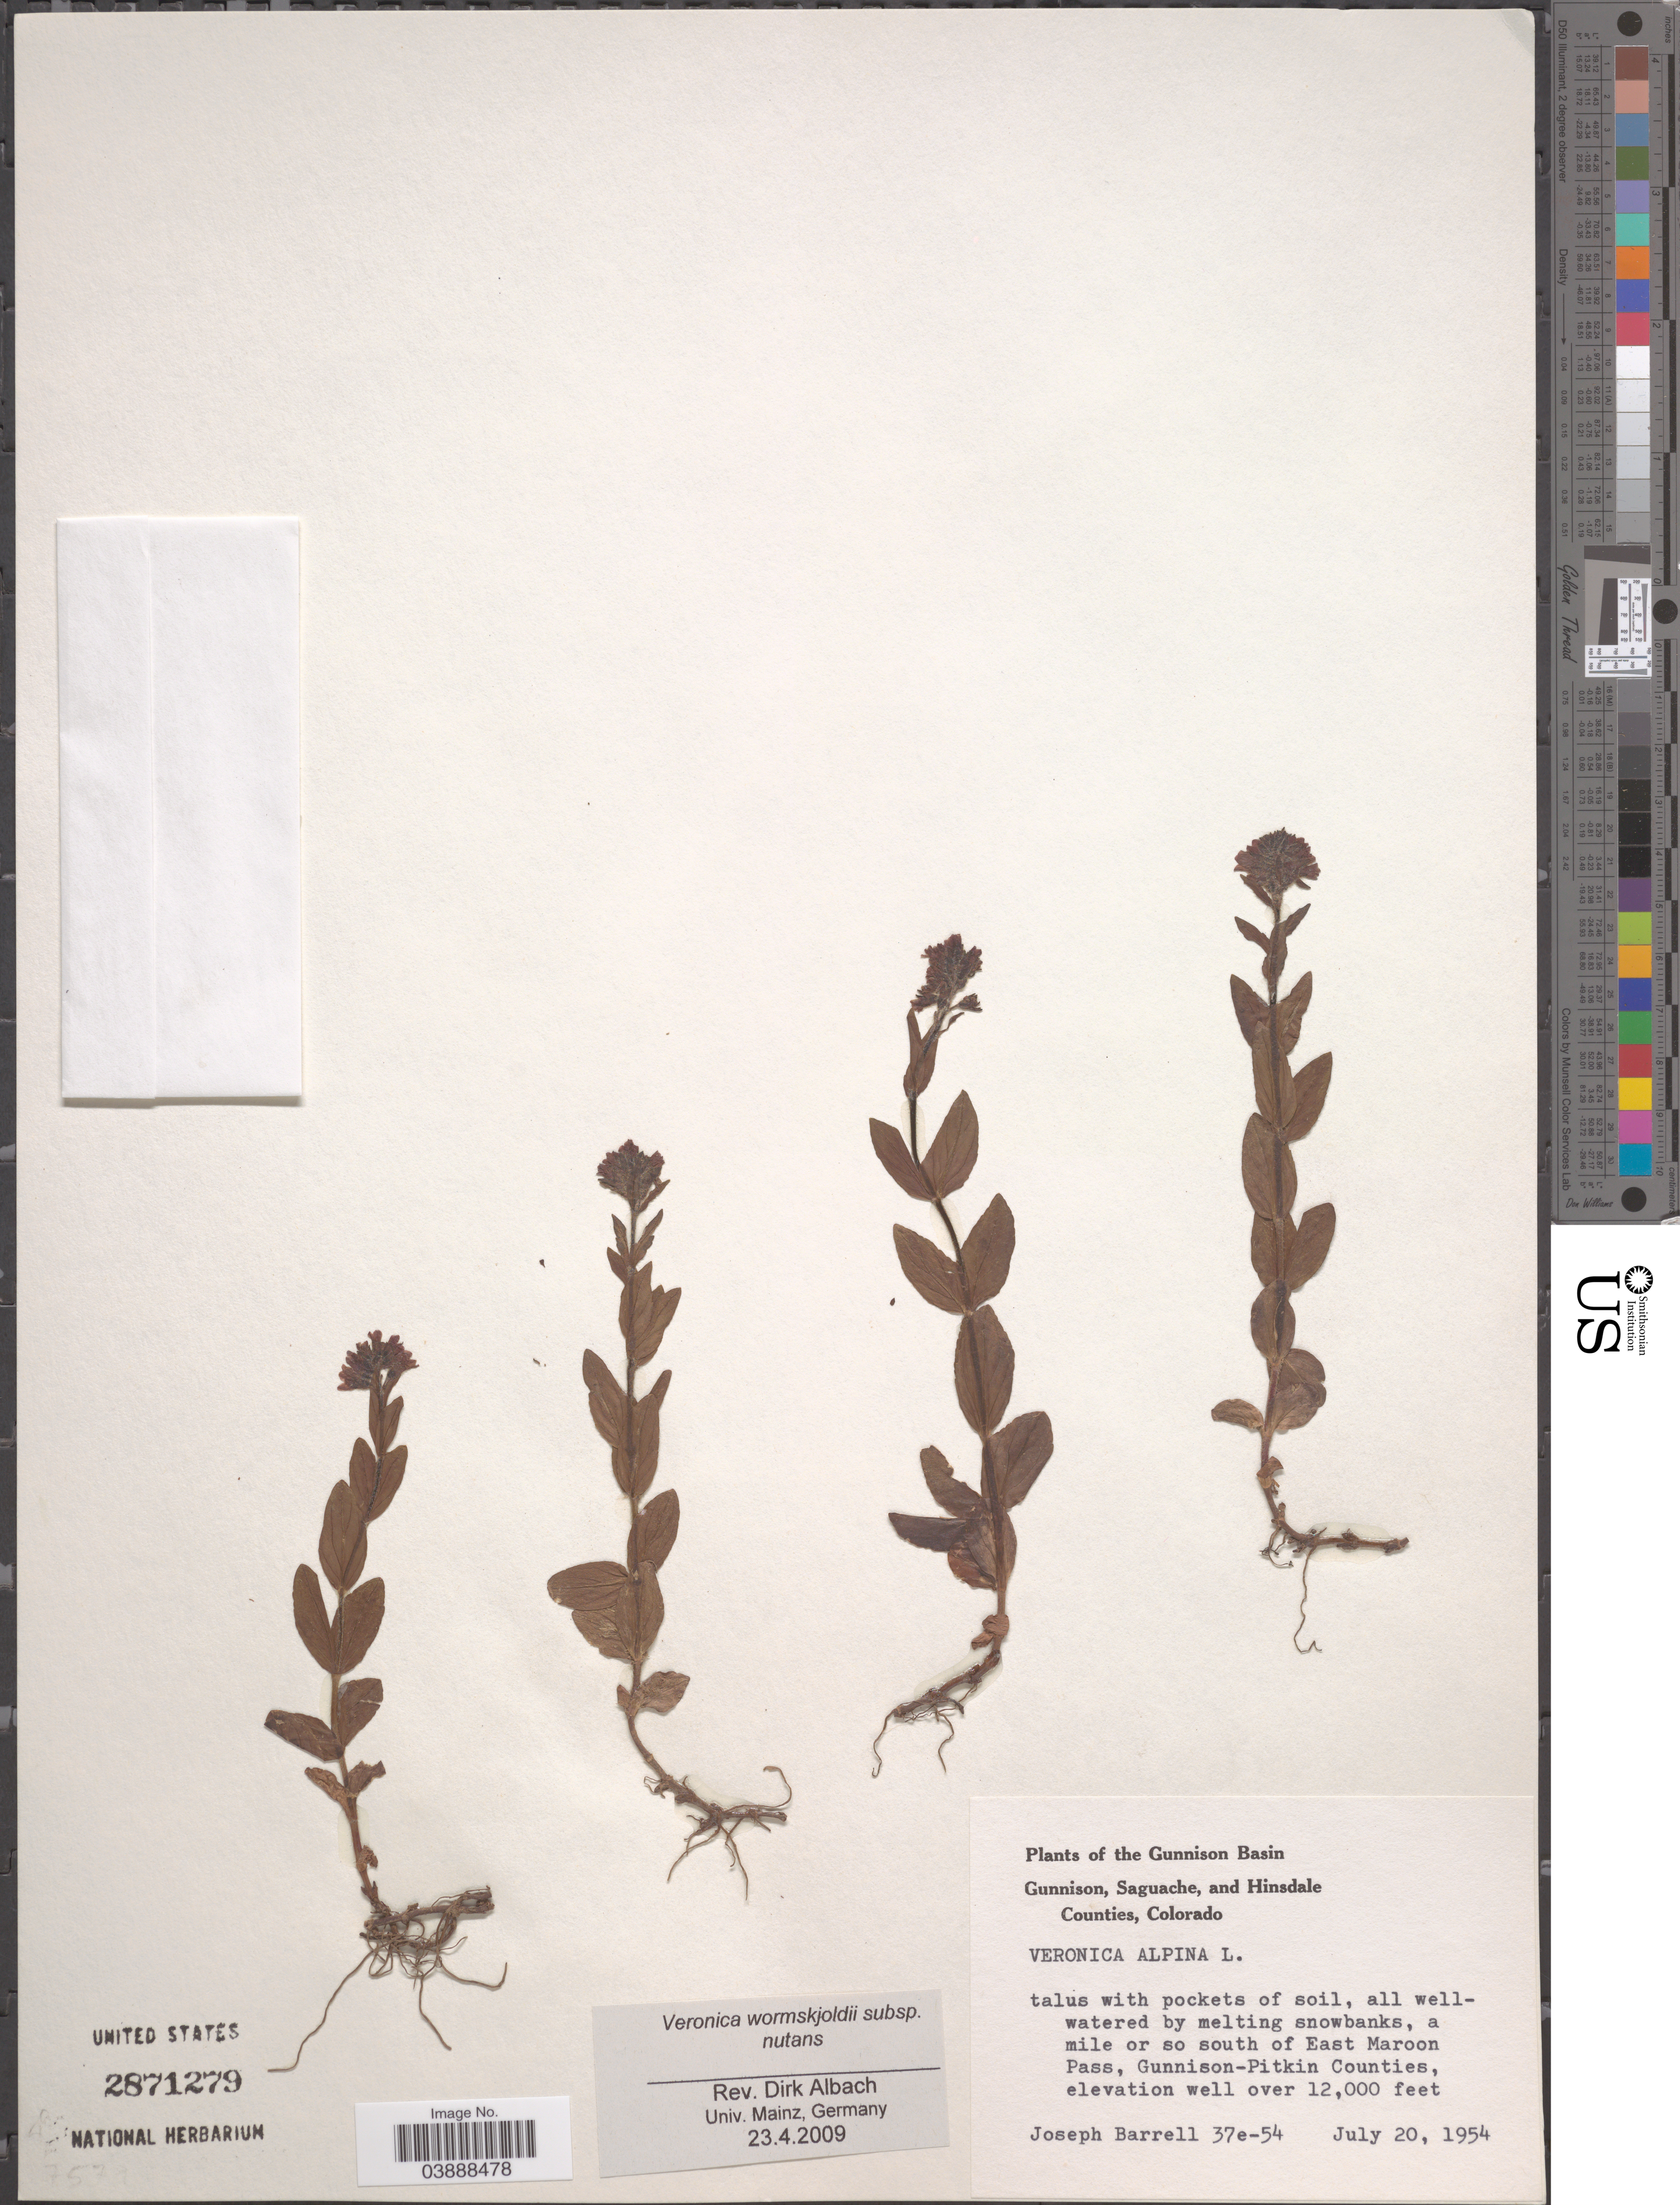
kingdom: Plantae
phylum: Tracheophyta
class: Magnoliopsida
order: Lamiales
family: Plantaginaceae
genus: Veronica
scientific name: Veronica wormskjoldii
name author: Roem. & Schult.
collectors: J. Barrell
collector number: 37e-54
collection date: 1954-07-20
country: United States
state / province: Colorado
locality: The Gunnison Basin. A mile or so south of East Maroon Pass, Gunnison-Pitkin Counties.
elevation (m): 3658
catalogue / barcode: US 2871279